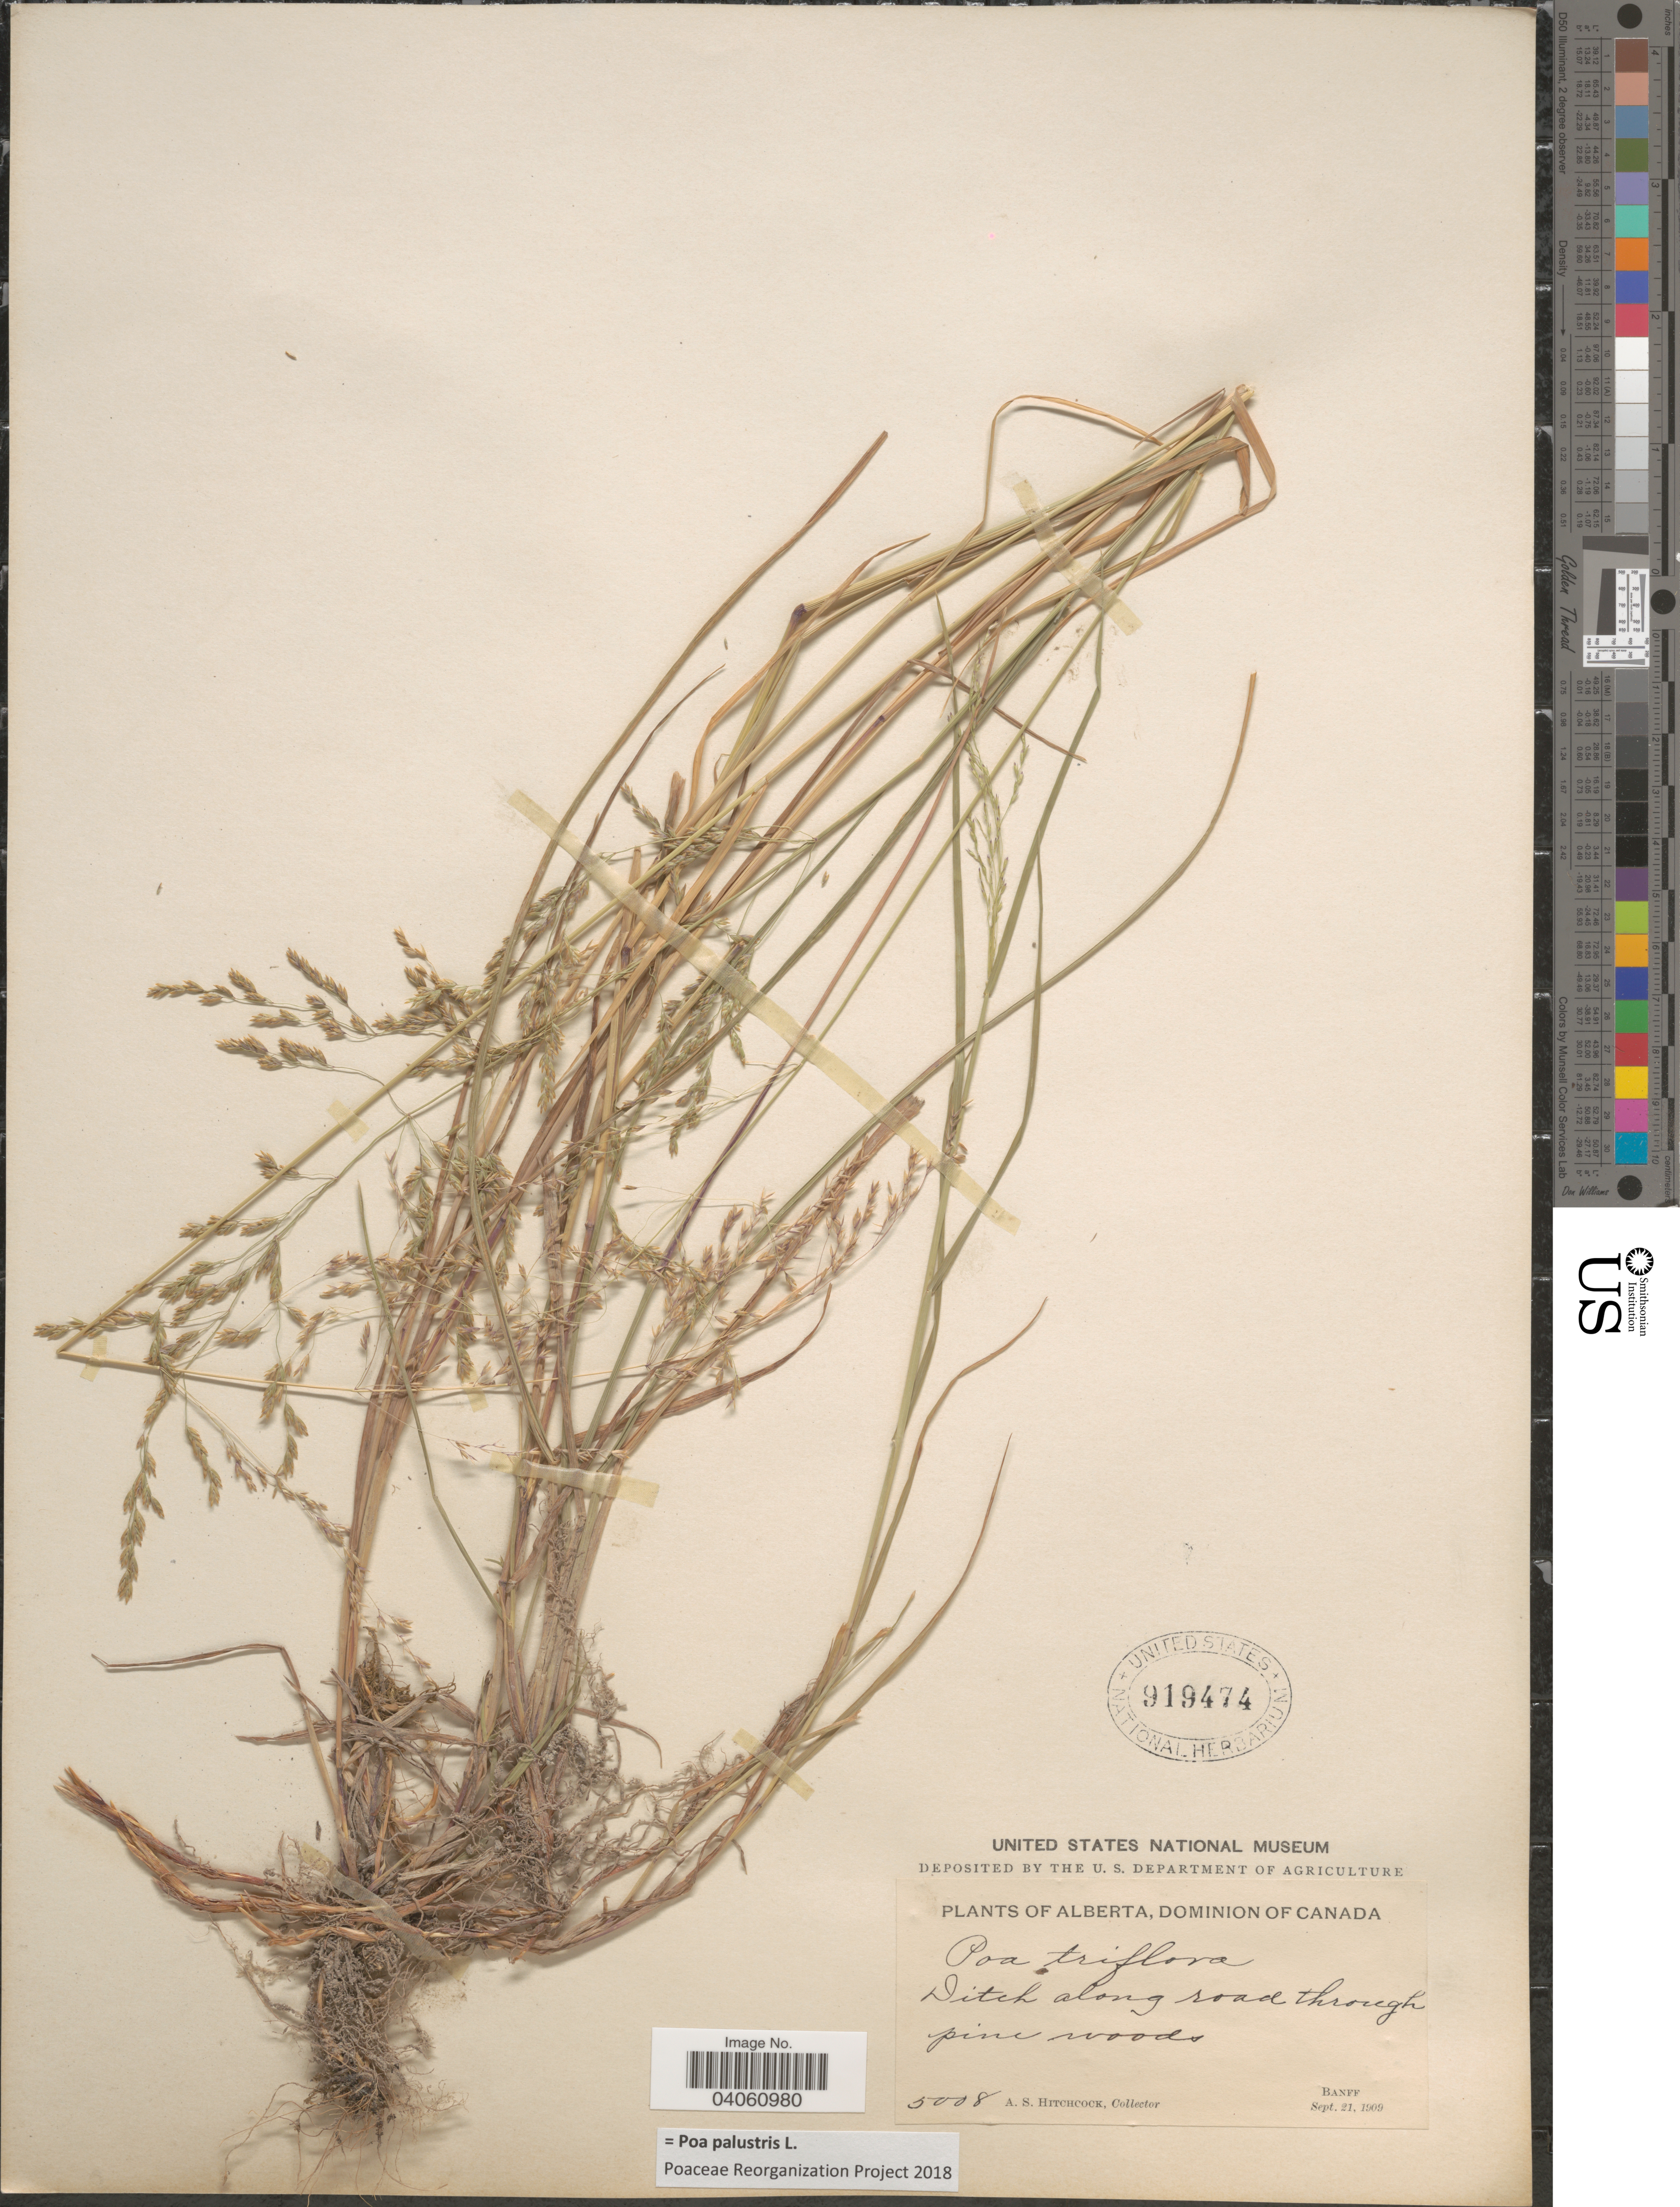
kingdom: Plantae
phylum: Tracheophyta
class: Liliopsida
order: Poales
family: Poaceae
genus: Poa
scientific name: Poa palustris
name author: L.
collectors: A. S. Hitchcock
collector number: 5008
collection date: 1909-09-21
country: Canada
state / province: Alberta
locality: Dominion of Canada. Banff.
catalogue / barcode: US 919474